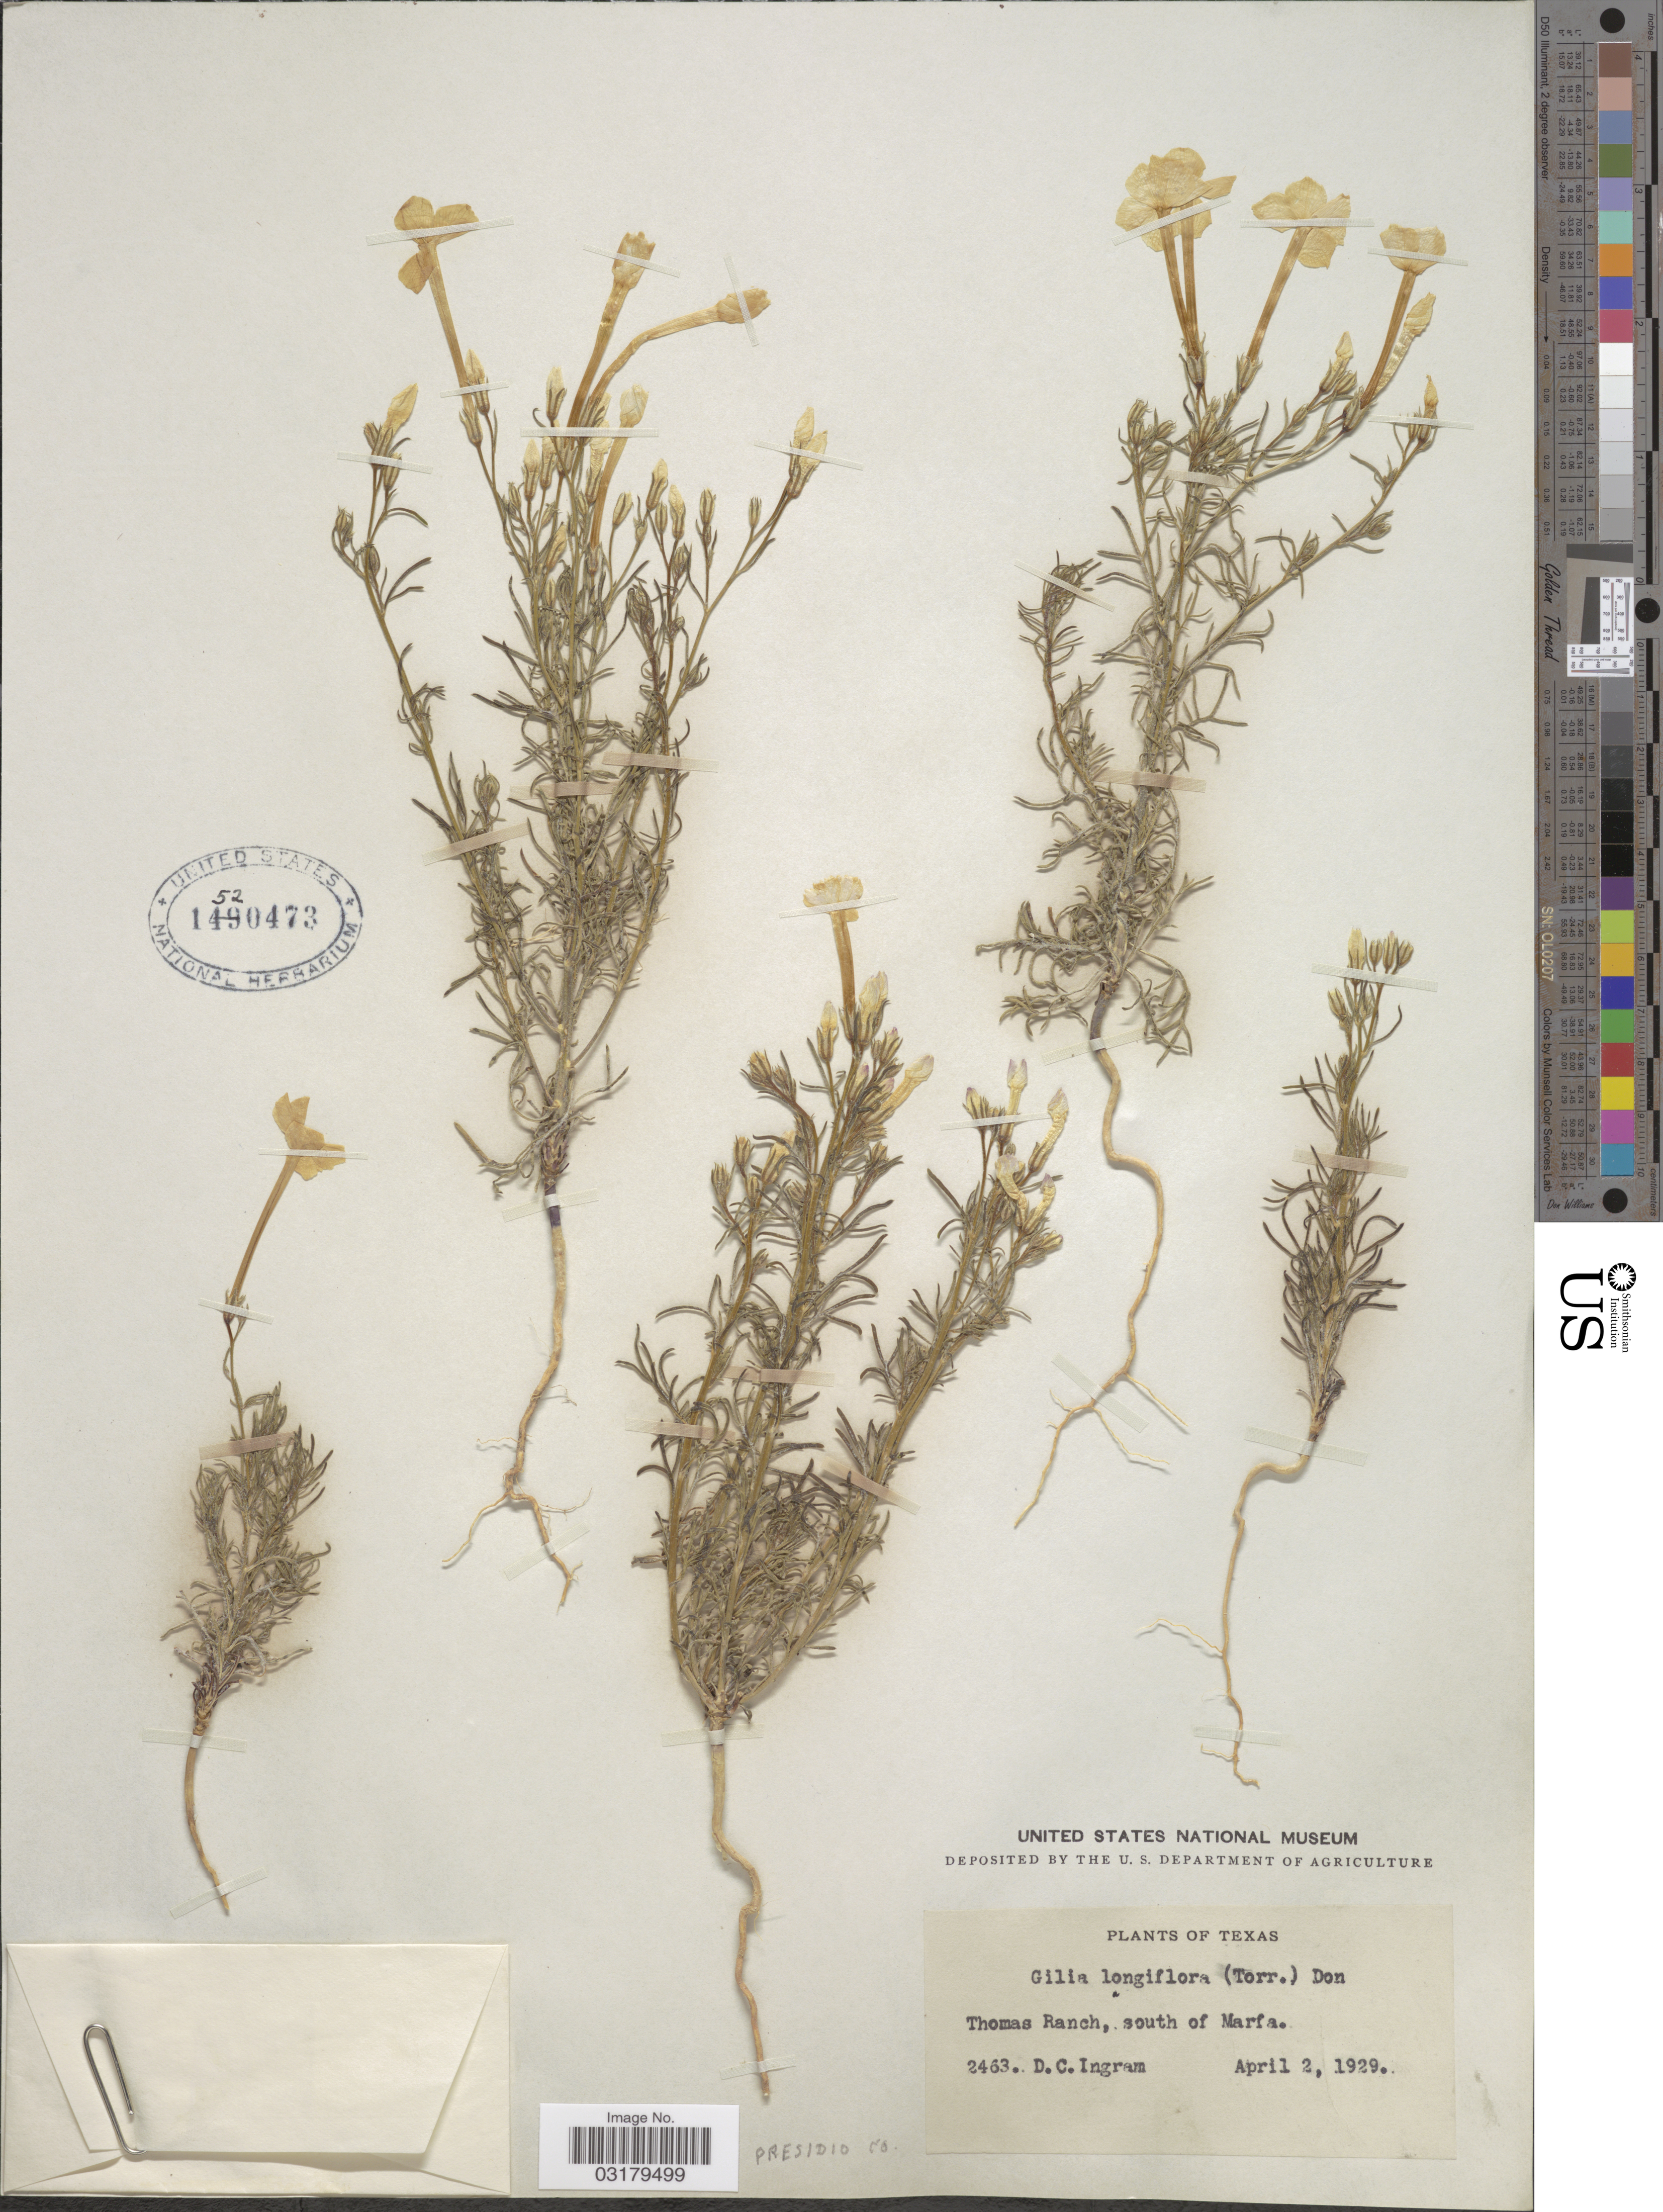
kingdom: Plantae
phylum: Tracheophyta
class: Magnoliopsida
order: Ericales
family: Polemoniaceae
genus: Ipomopsis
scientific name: Ipomopsis longiflora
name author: (Torr.) V.E. Grant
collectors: D. C. Ingram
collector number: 2463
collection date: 1929-04-02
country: United States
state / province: Texas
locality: Thomas Ranch, south of María. Presidio Co.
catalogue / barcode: US 1520473